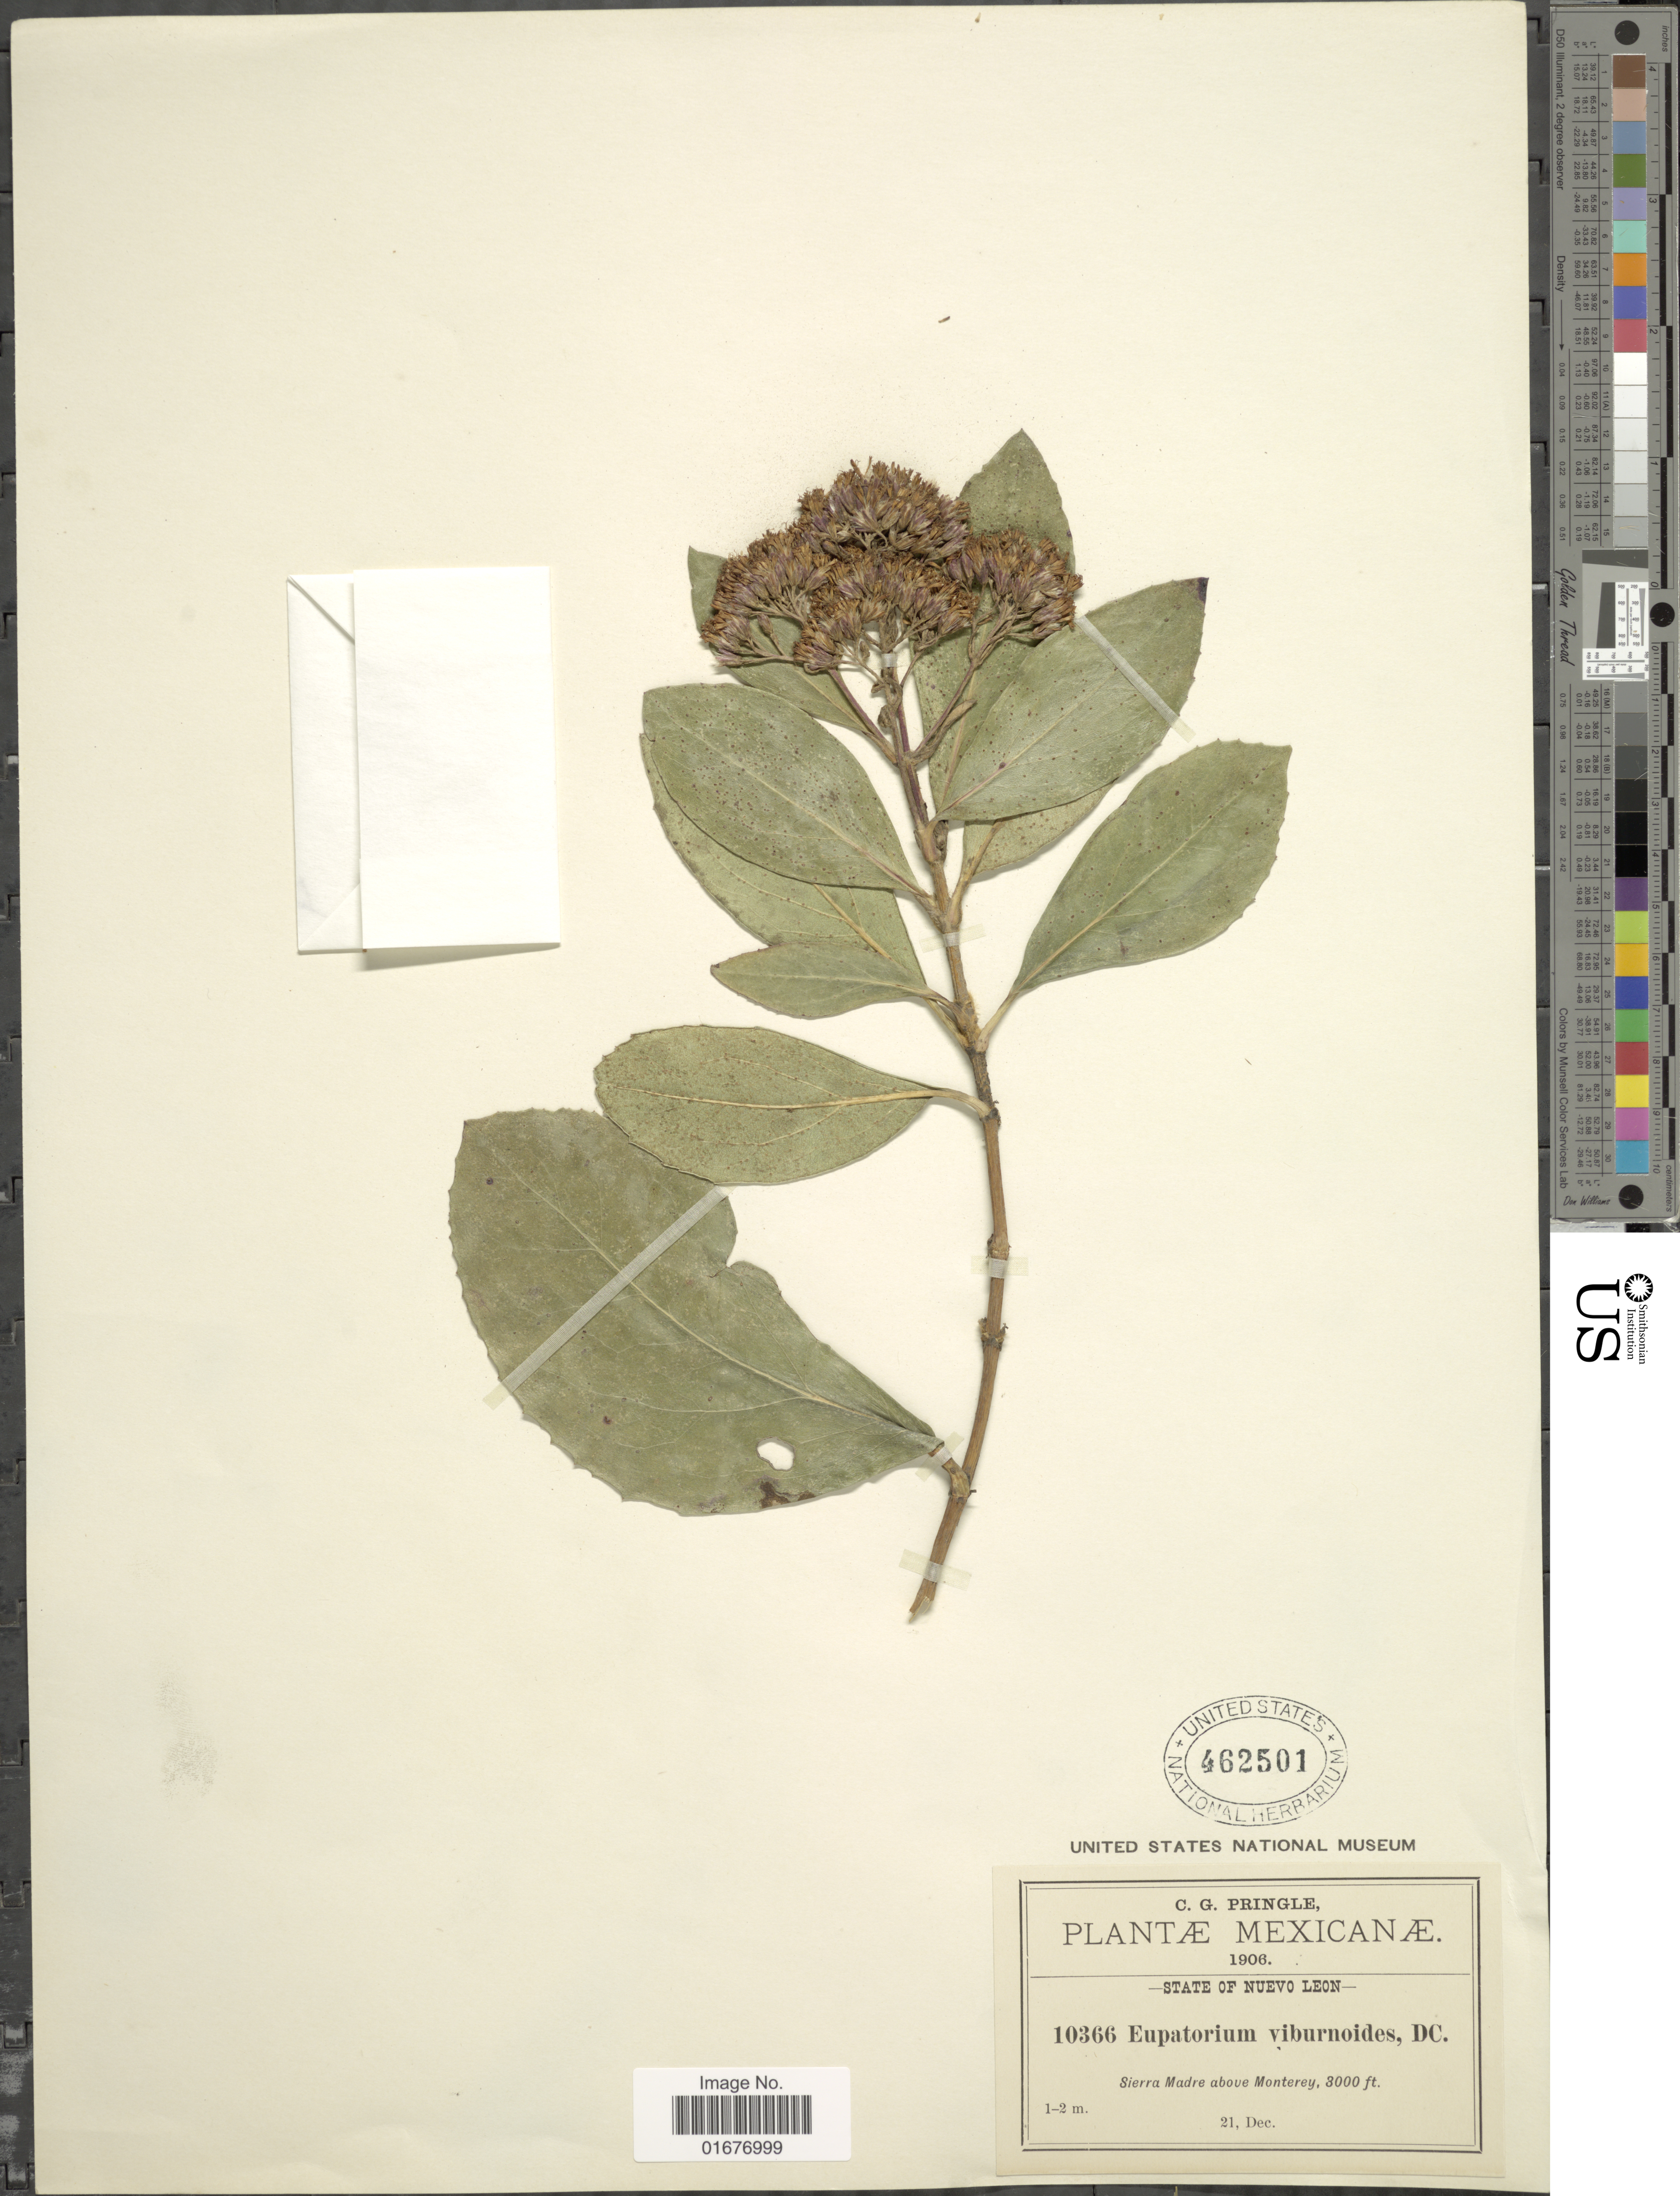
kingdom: Plantae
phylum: Tracheophyta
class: Magnoliopsida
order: Asterales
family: Asteraceae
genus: Ageratina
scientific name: Ageratina viburnoides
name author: (DC.) R.M. King & H. Rob.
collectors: C. G. Pringle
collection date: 1906-12-21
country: Mexico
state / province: Nuevo León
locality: Sierra Madre above Monterey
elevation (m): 914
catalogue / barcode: US 462501